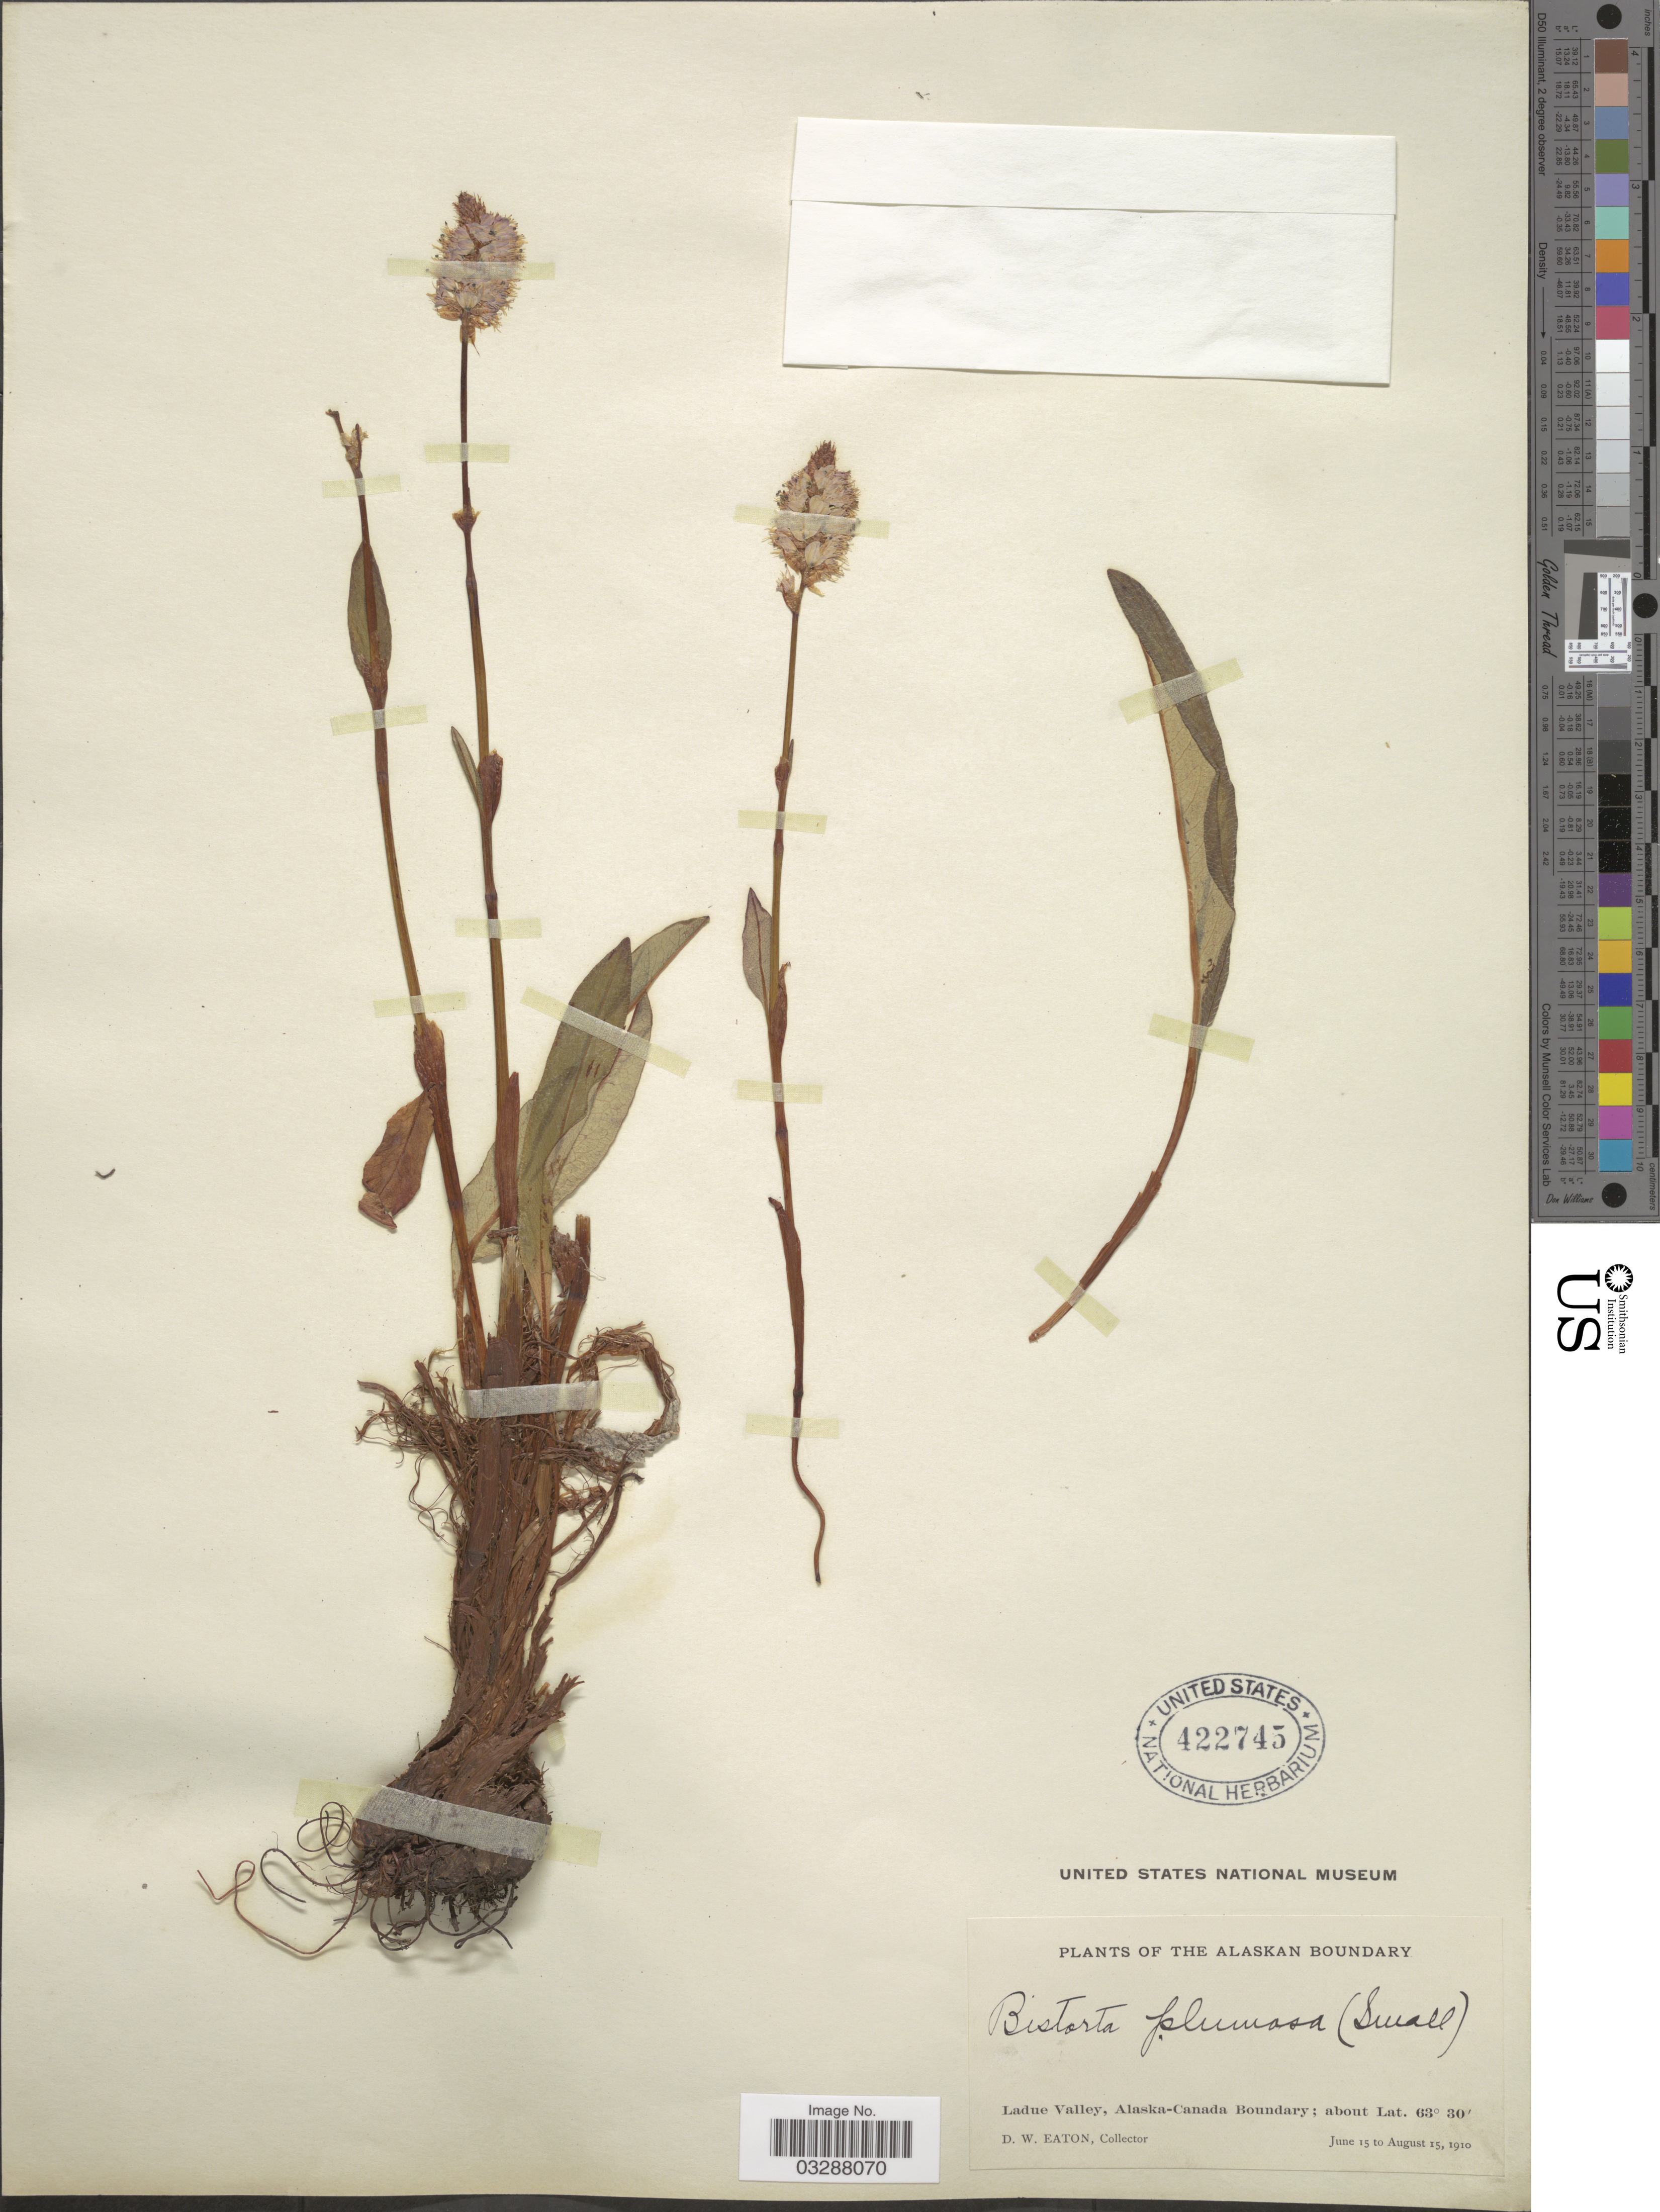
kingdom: Plantae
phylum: Tracheophyta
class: Magnoliopsida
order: Caryophyllales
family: Polygonaceae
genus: Bistorta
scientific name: Bistorta plumosa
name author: (Small) Greene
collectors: D. Eaton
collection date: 1910-06-15/1910-08-15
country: United States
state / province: Alaska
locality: The Alaskan Boundary. Ladue Valley, Alaska-Canada Boundary.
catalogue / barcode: US 422745